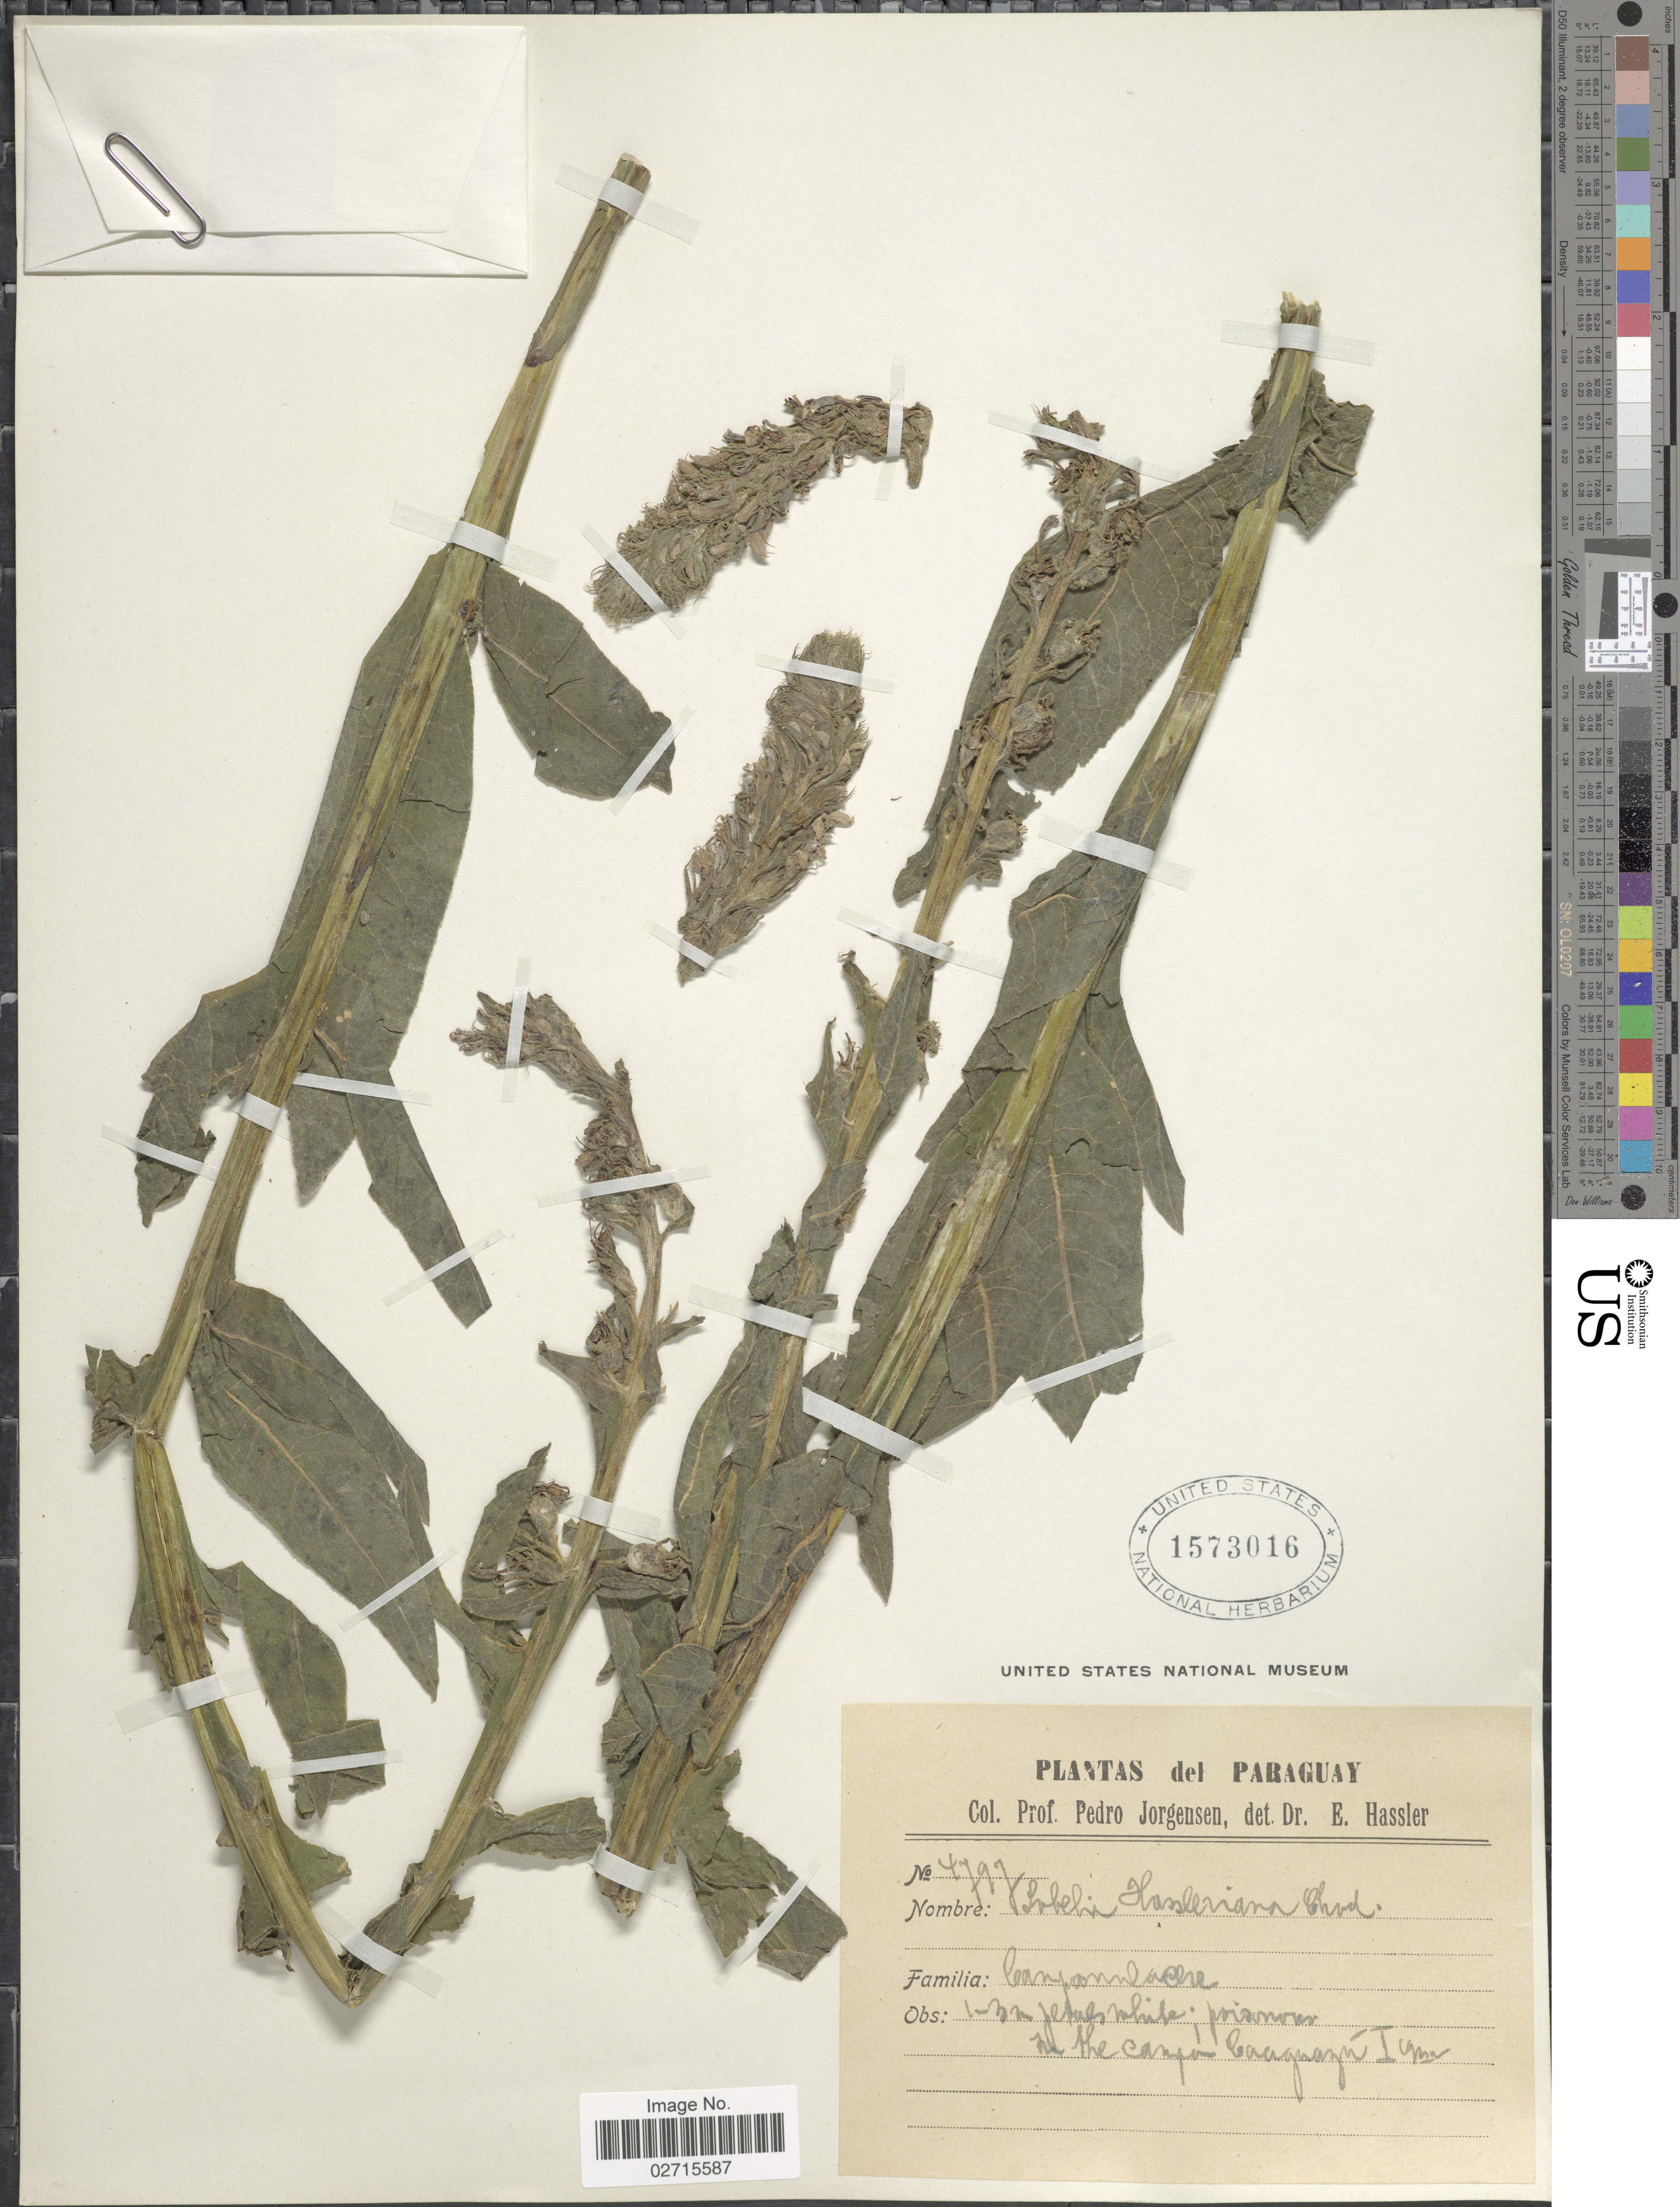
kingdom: Plantae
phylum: Tracheophyta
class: Magnoliopsida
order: Asterales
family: Campanulaceae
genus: Lobelia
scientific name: Lobelia hassleri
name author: Zahlbr.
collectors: P. Jörgensen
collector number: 4797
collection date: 1932-01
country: Paraguay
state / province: Caaguazu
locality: Caaguazu.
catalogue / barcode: US 1573016